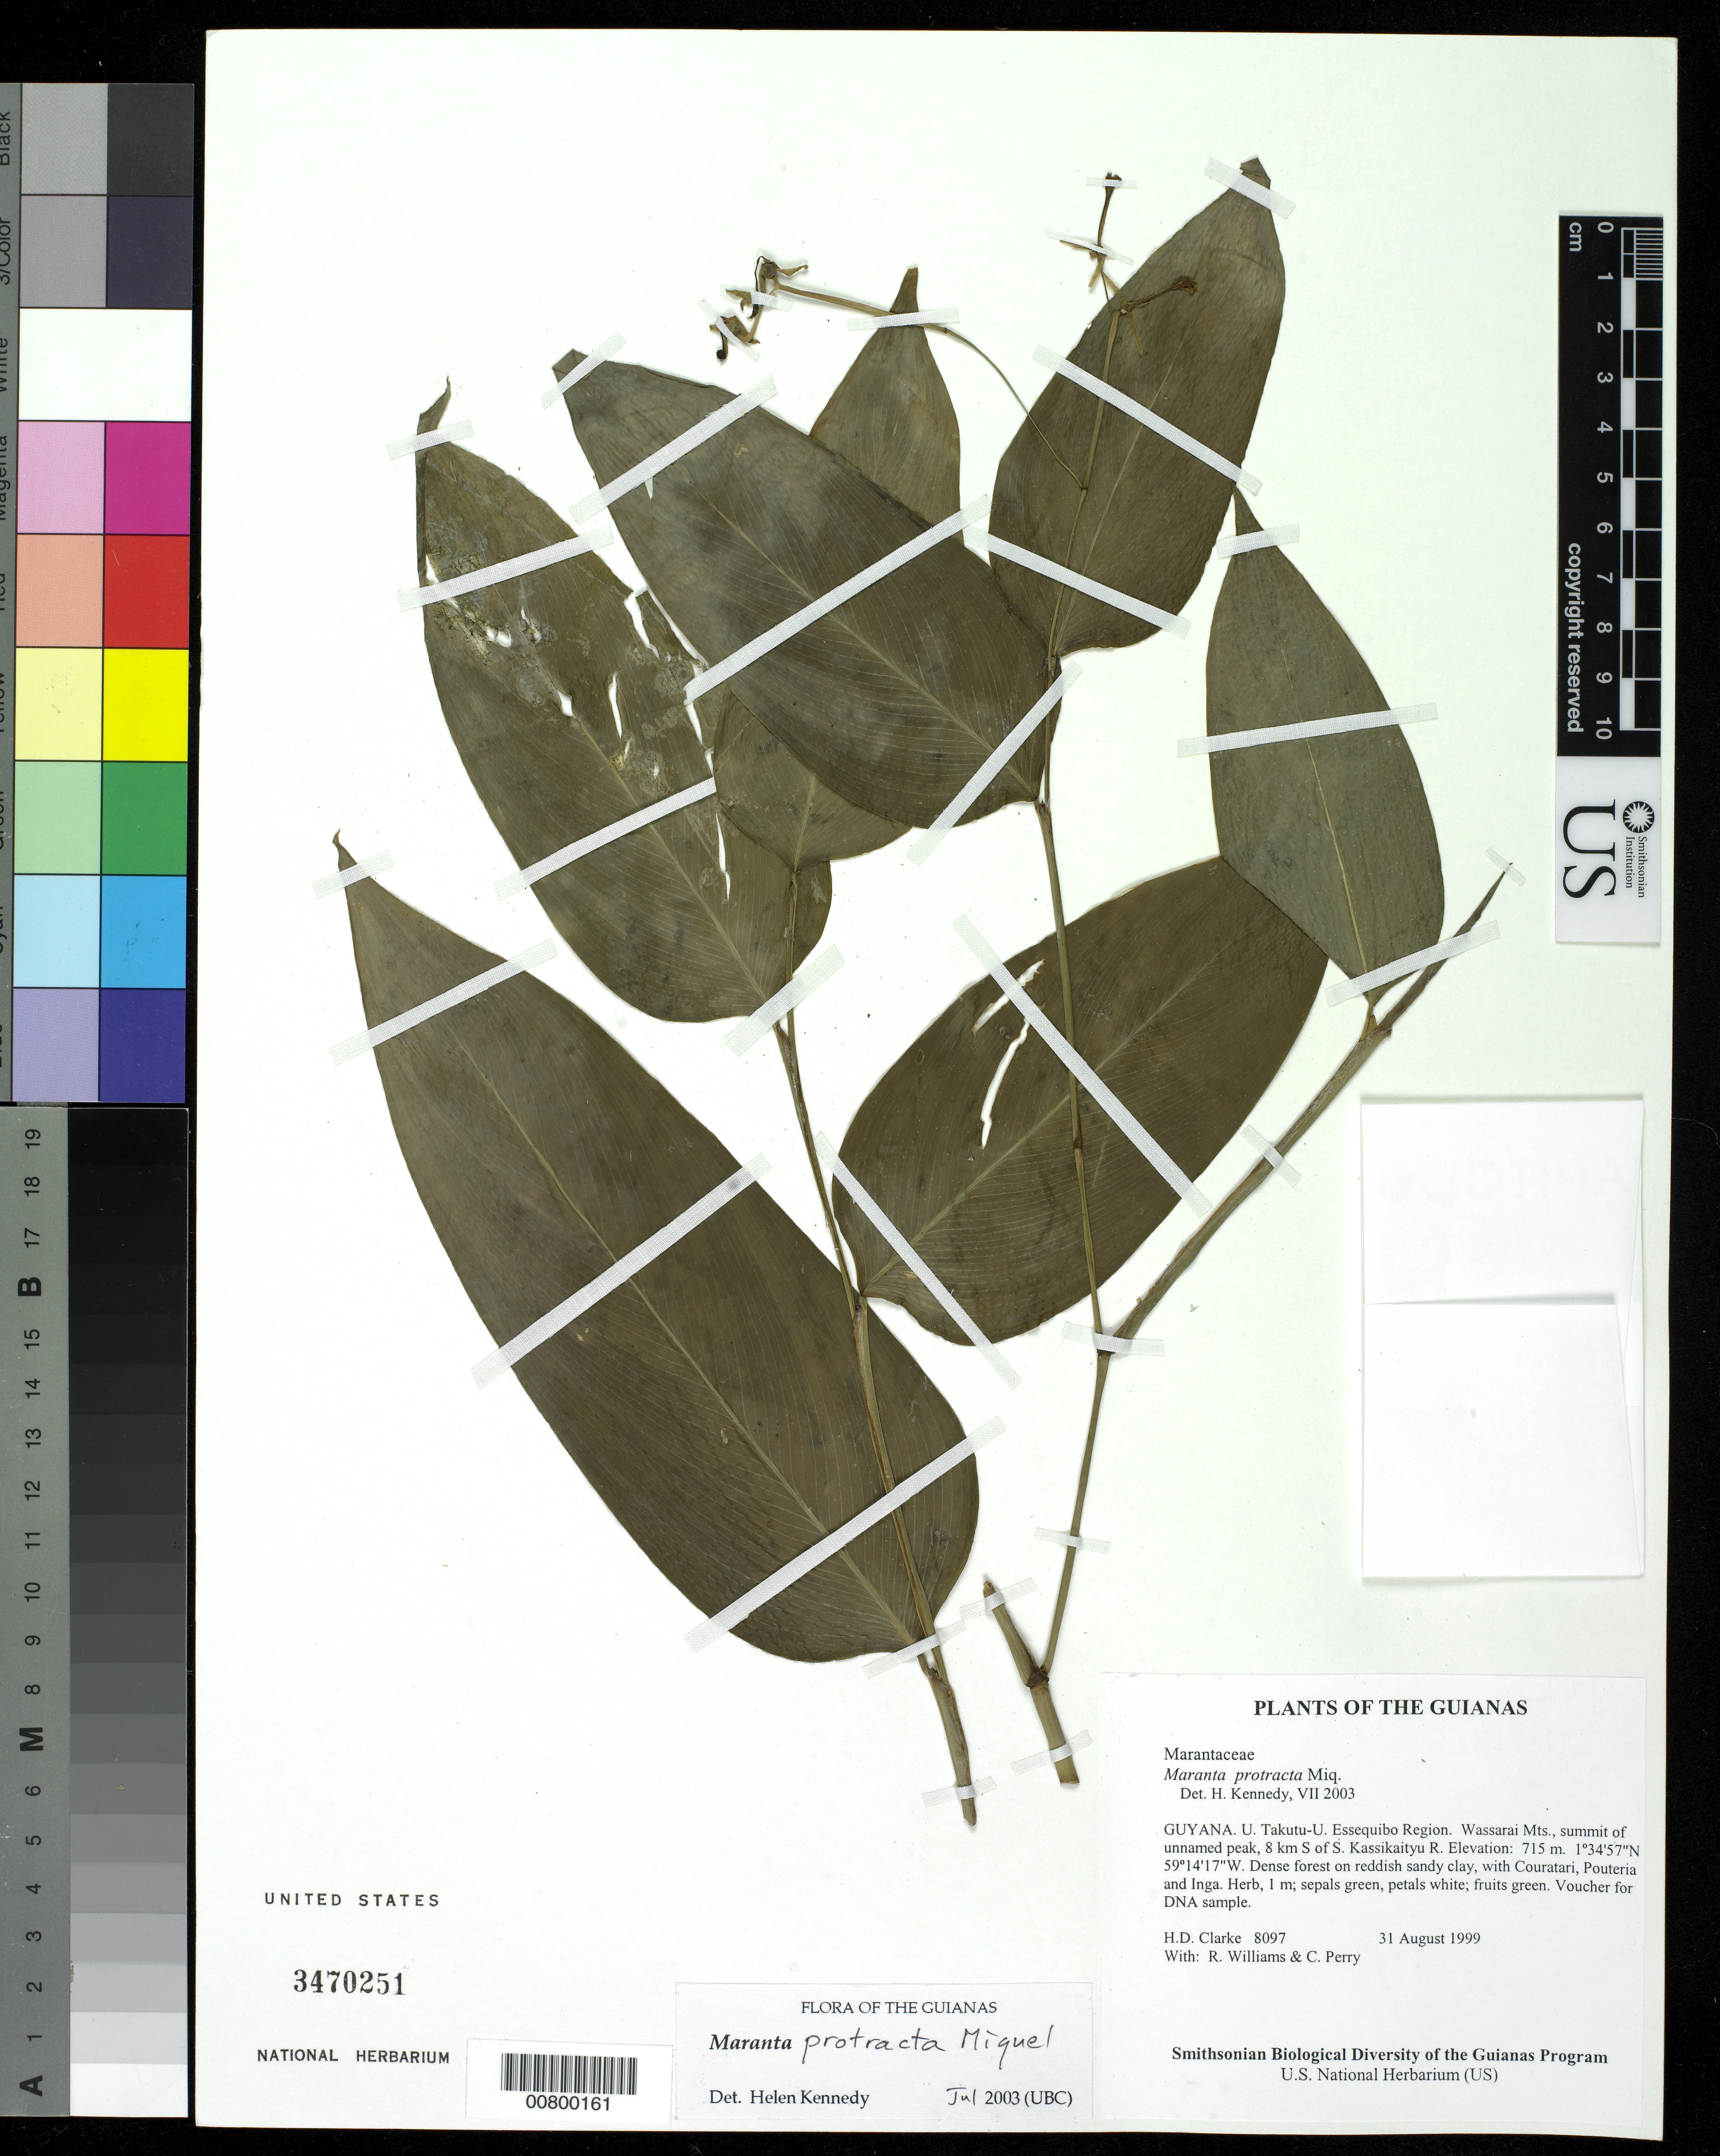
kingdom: Plantae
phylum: Tracheophyta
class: Liliopsida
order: Zingiberales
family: Marantaceae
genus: Maranta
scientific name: Maranta protracta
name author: Miq.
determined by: Kennedy, Helen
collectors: H. D. Clarke, R. Williams & C. Perry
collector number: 8097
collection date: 1999-08-31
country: Guyana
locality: U. Takutu-U. Essequibo region. Wassarai Mts., summit of unnamed peak, 8 km S of S. Kassikaityu River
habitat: Dense forest on reddish sandy clay, with Couratari, Pouteria and Inga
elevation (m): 715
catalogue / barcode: US 3470251